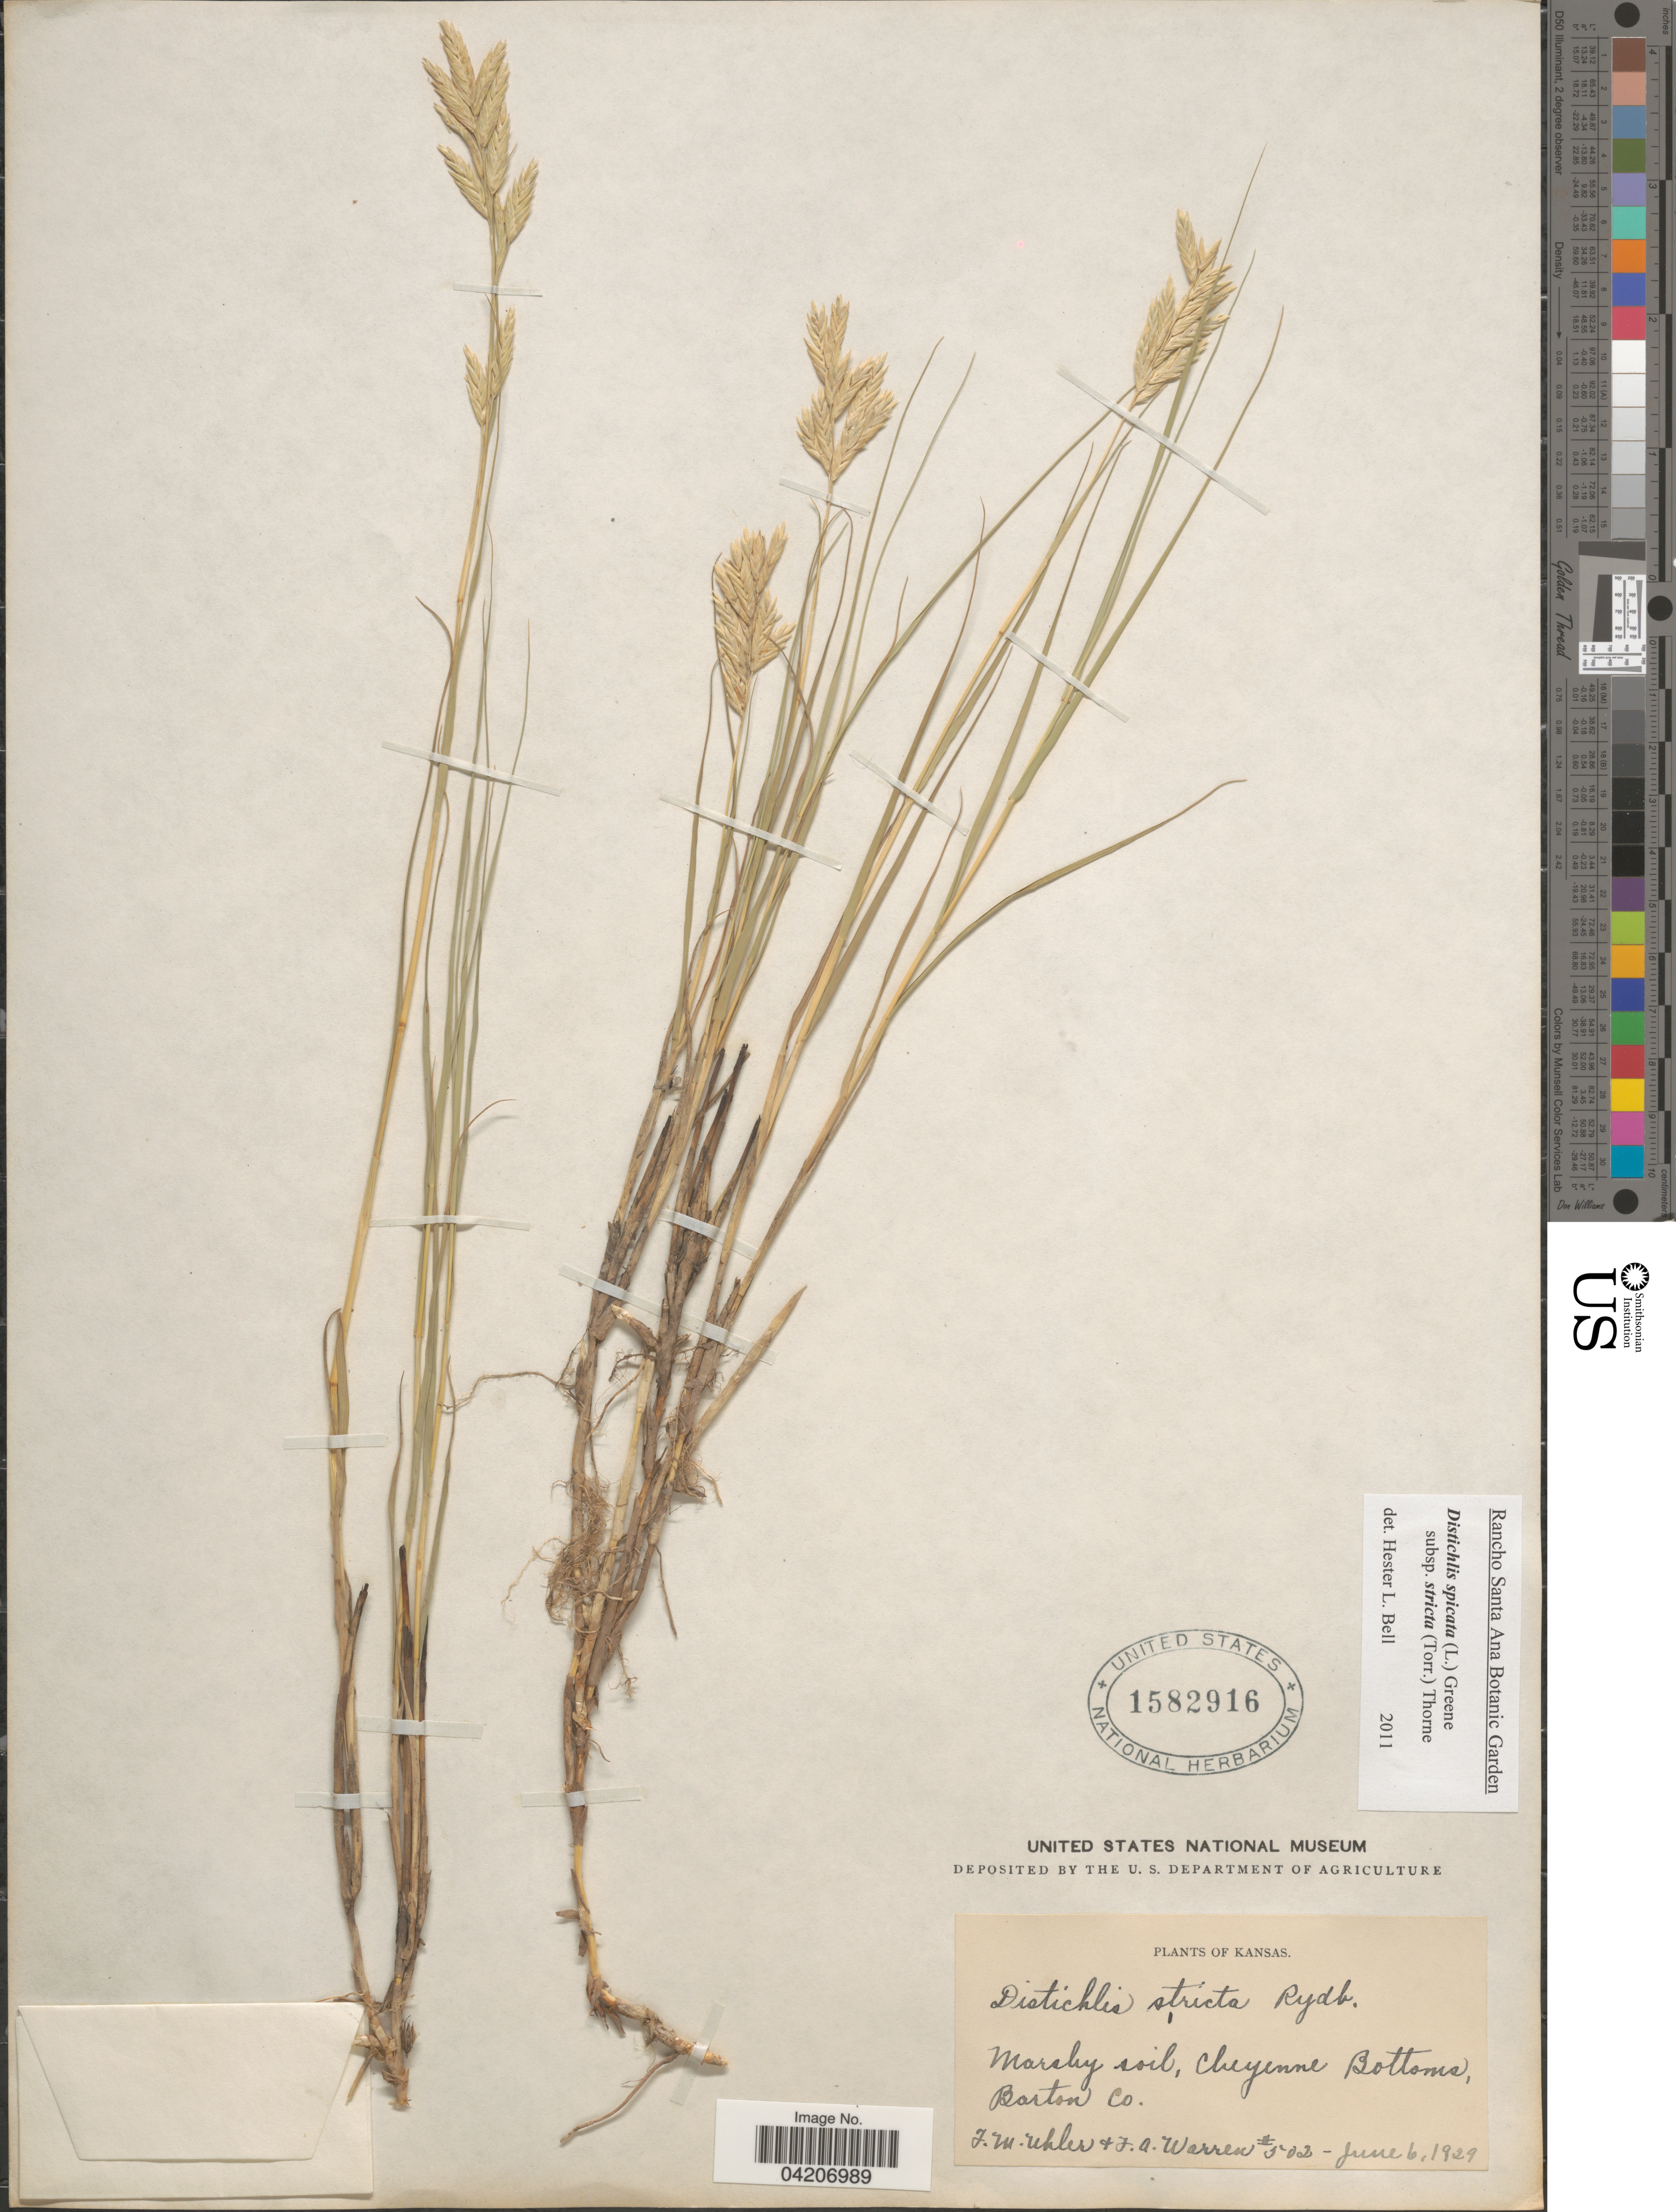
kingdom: Plantae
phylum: Tracheophyta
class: Liliopsida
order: Poales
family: Poaceae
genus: Distichlis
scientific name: Distichlis spicata subsp. stricta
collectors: F. M. Uhler & F. Warren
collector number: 502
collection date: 1929-06-06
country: United States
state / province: Kansas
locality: Marshy soil, Cheyenne Bottoms, Barton Co.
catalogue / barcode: US 1582916